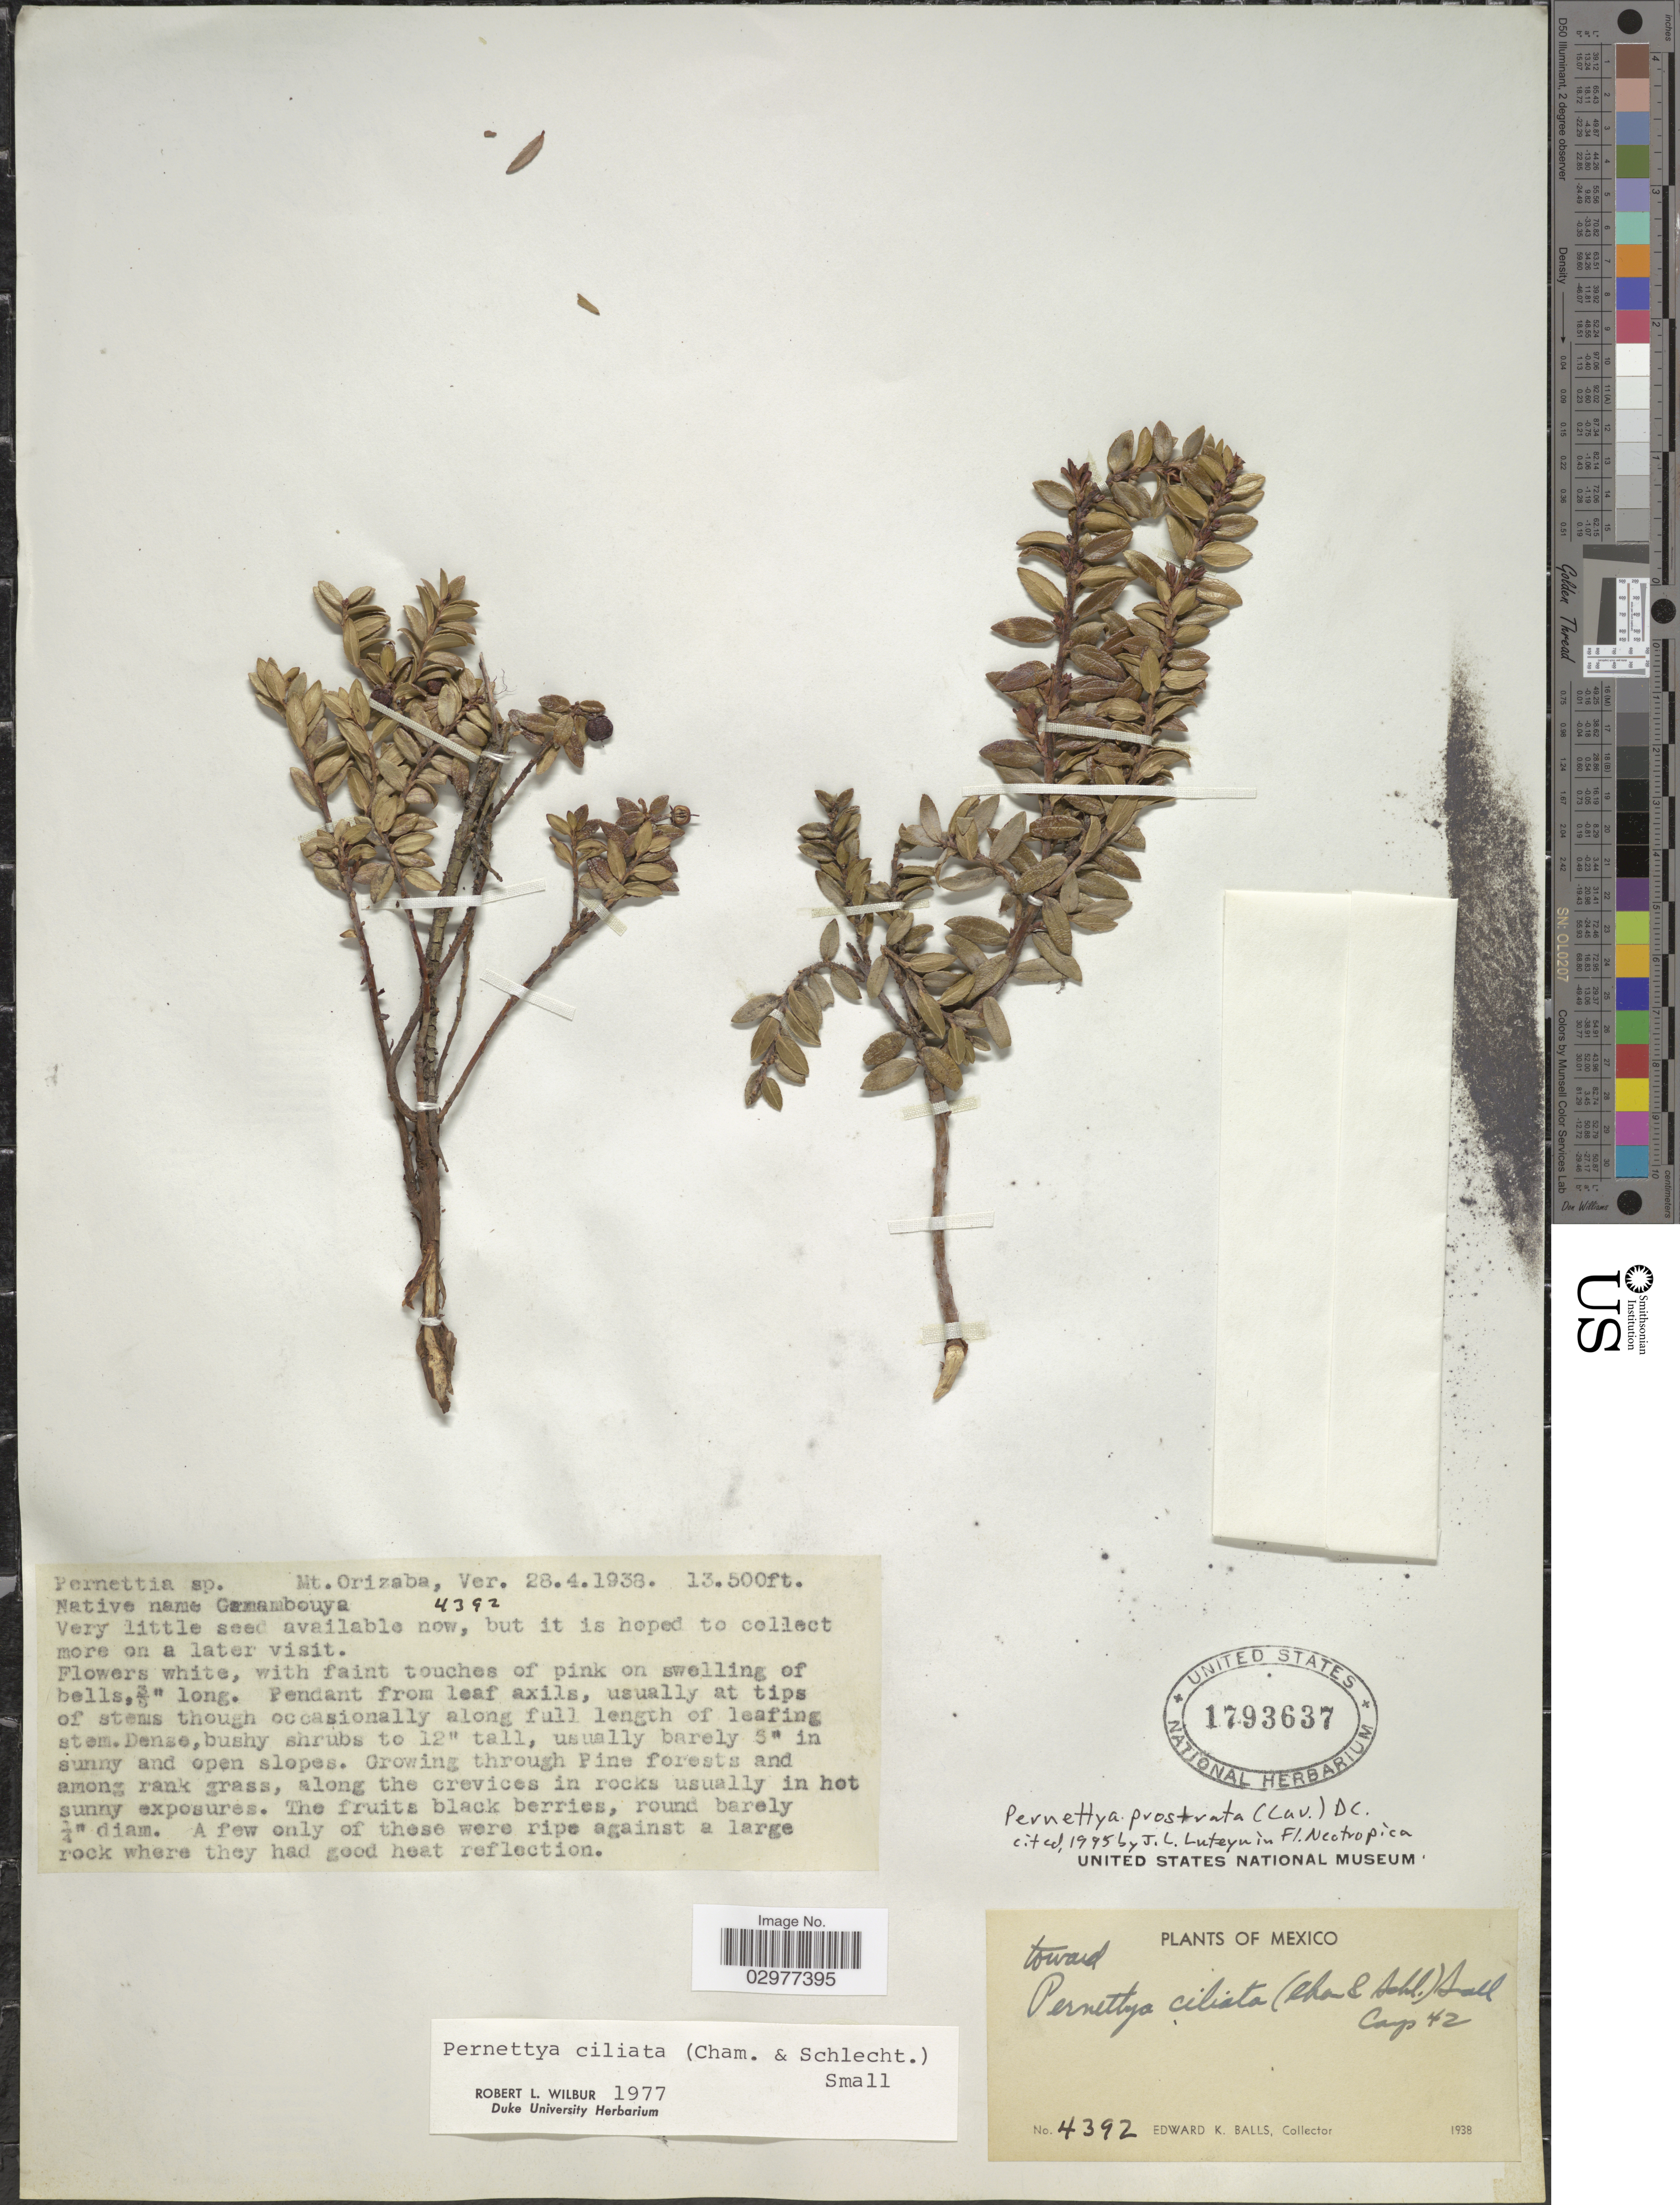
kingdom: Plantae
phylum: Tracheophyta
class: Magnoliopsida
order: Ericales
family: Ericaceae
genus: Pernettya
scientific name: Pernettya prostrata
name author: (Cav.) DC.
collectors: E. K. Balls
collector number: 4392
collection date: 1938-04-28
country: Mexico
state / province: Veracruz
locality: Mt. Orizaba, Ver.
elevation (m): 4115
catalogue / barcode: US 1793637